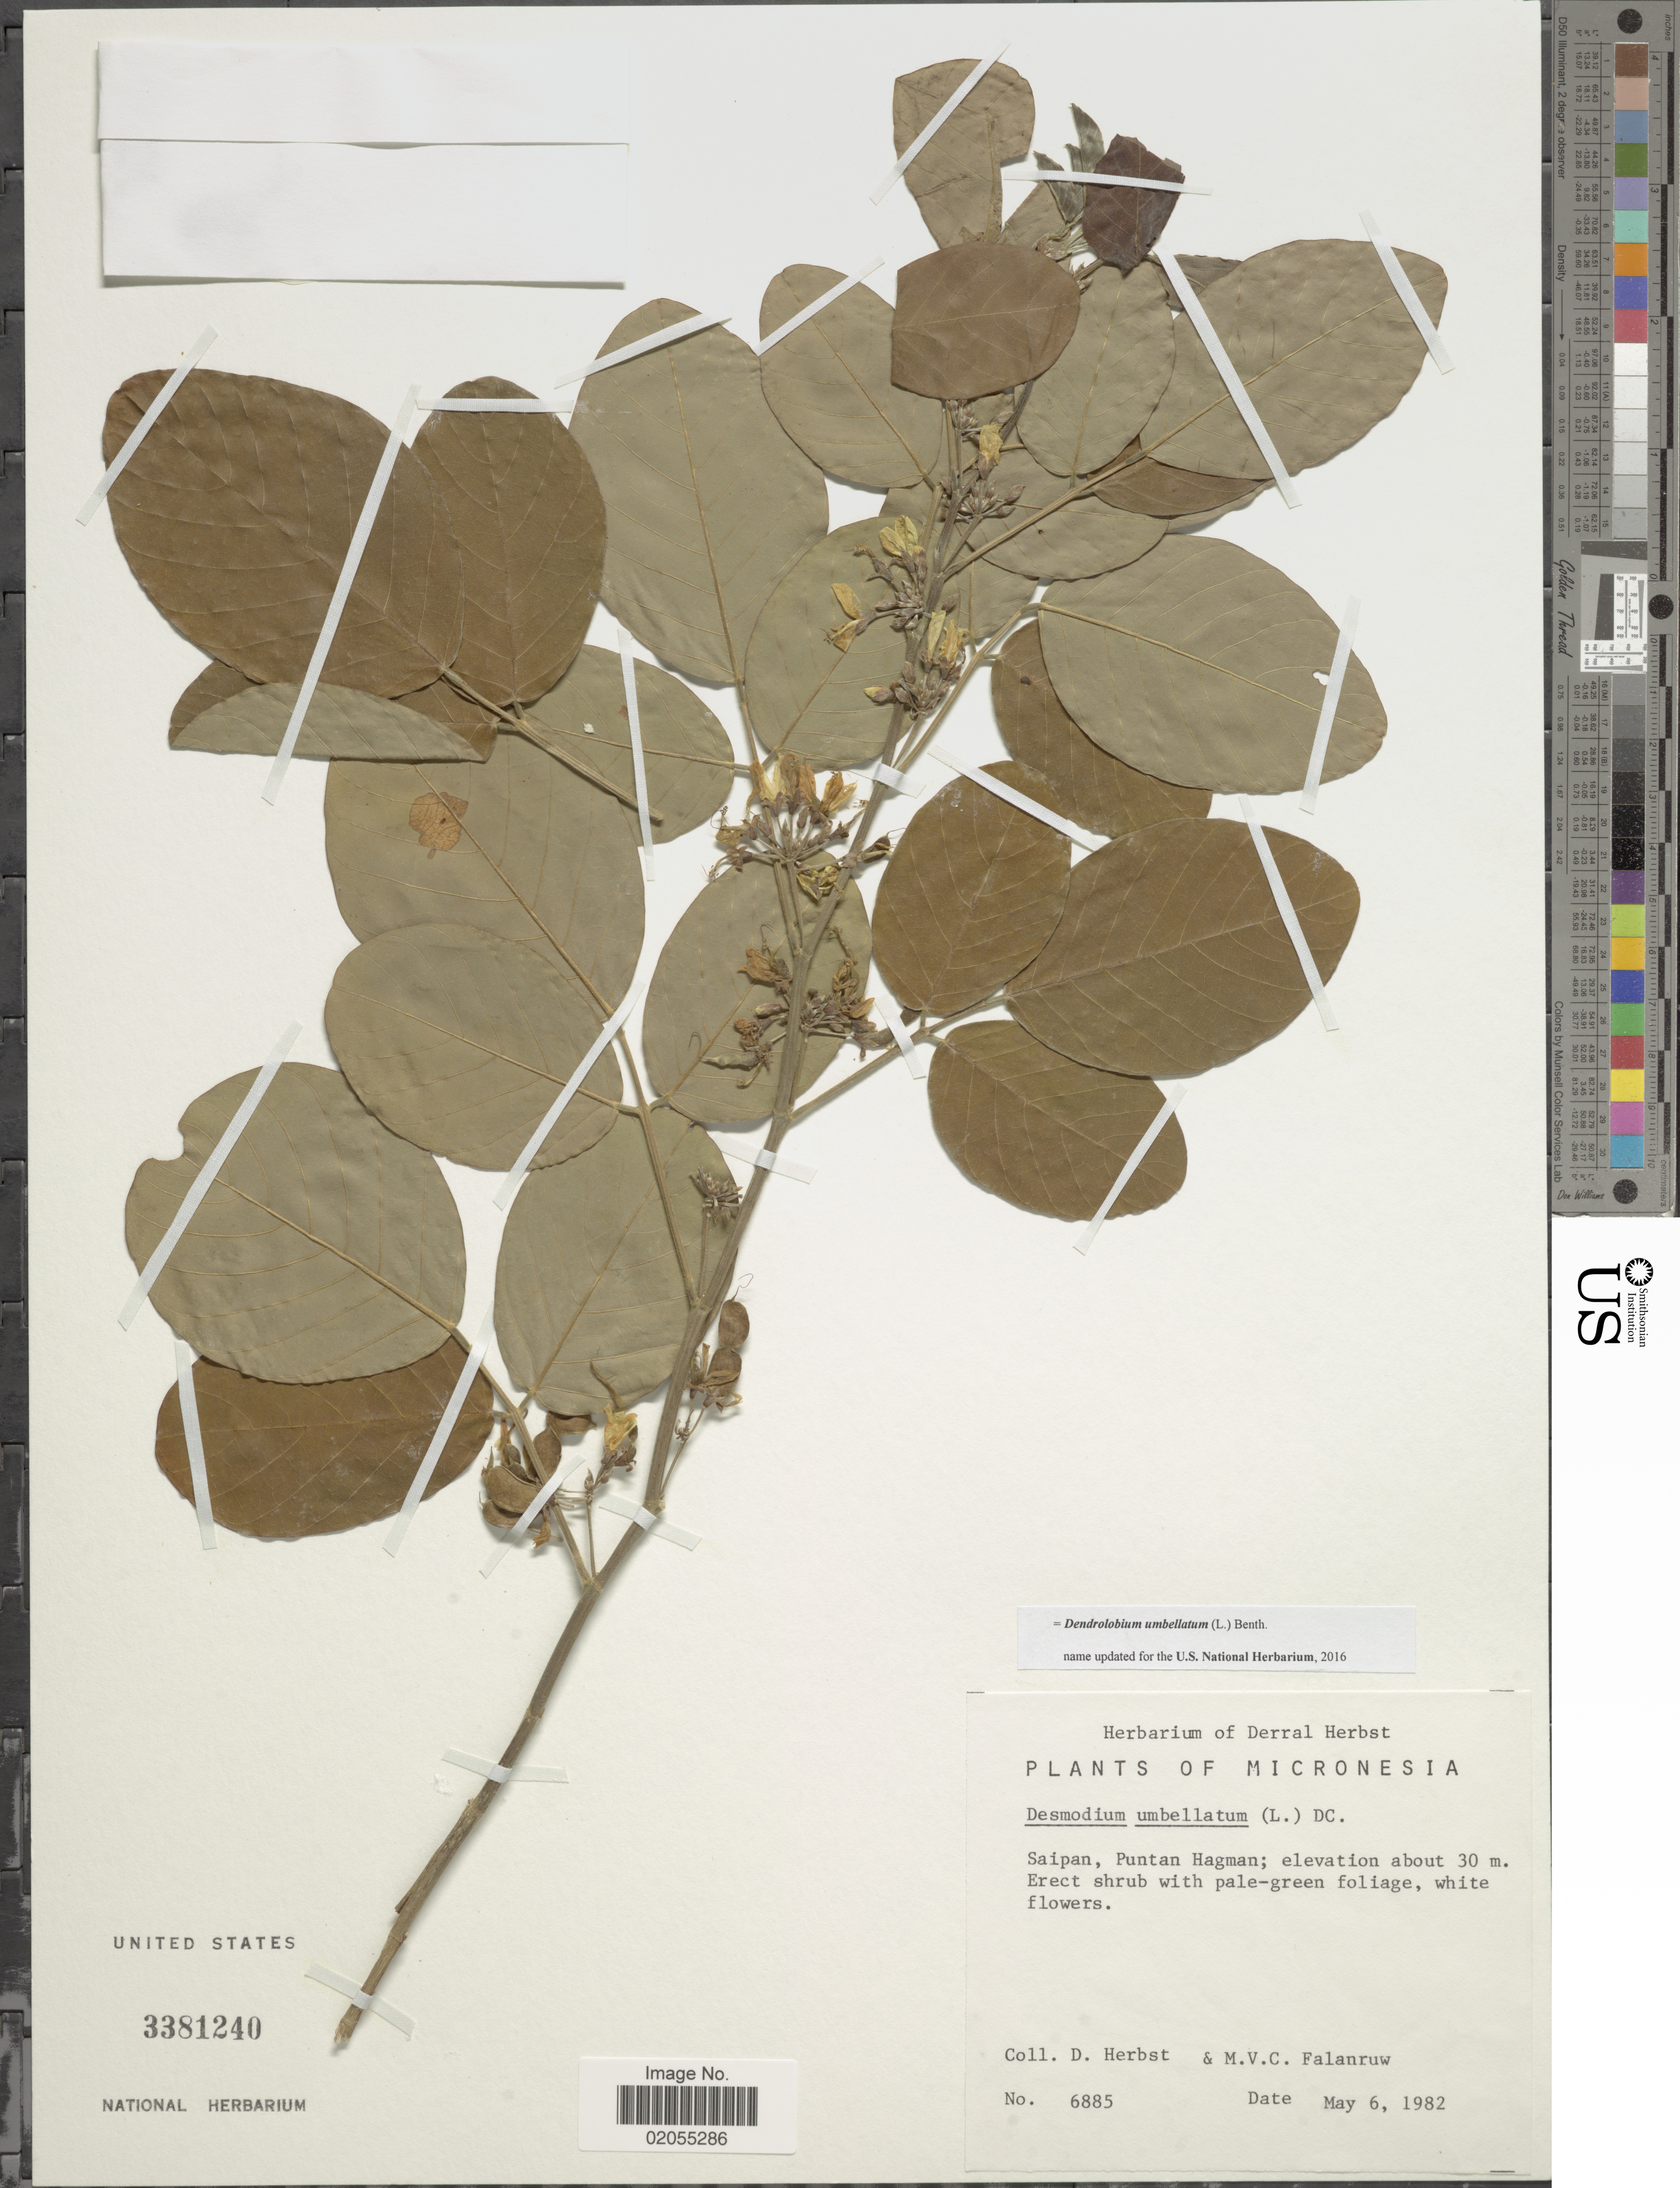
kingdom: Plantae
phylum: Tracheophyta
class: Magnoliopsida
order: Fabales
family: Fabaceae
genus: Dendrolobium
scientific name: Dendrolobium umbellatum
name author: (L.) Benth.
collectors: D. Herbst & M. V. Falanruw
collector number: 6885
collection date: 1982-05-06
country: Northern Mariana Islands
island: Saipan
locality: Micronesia, Saipan, Puntan Hagman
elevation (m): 30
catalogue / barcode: US 3381240